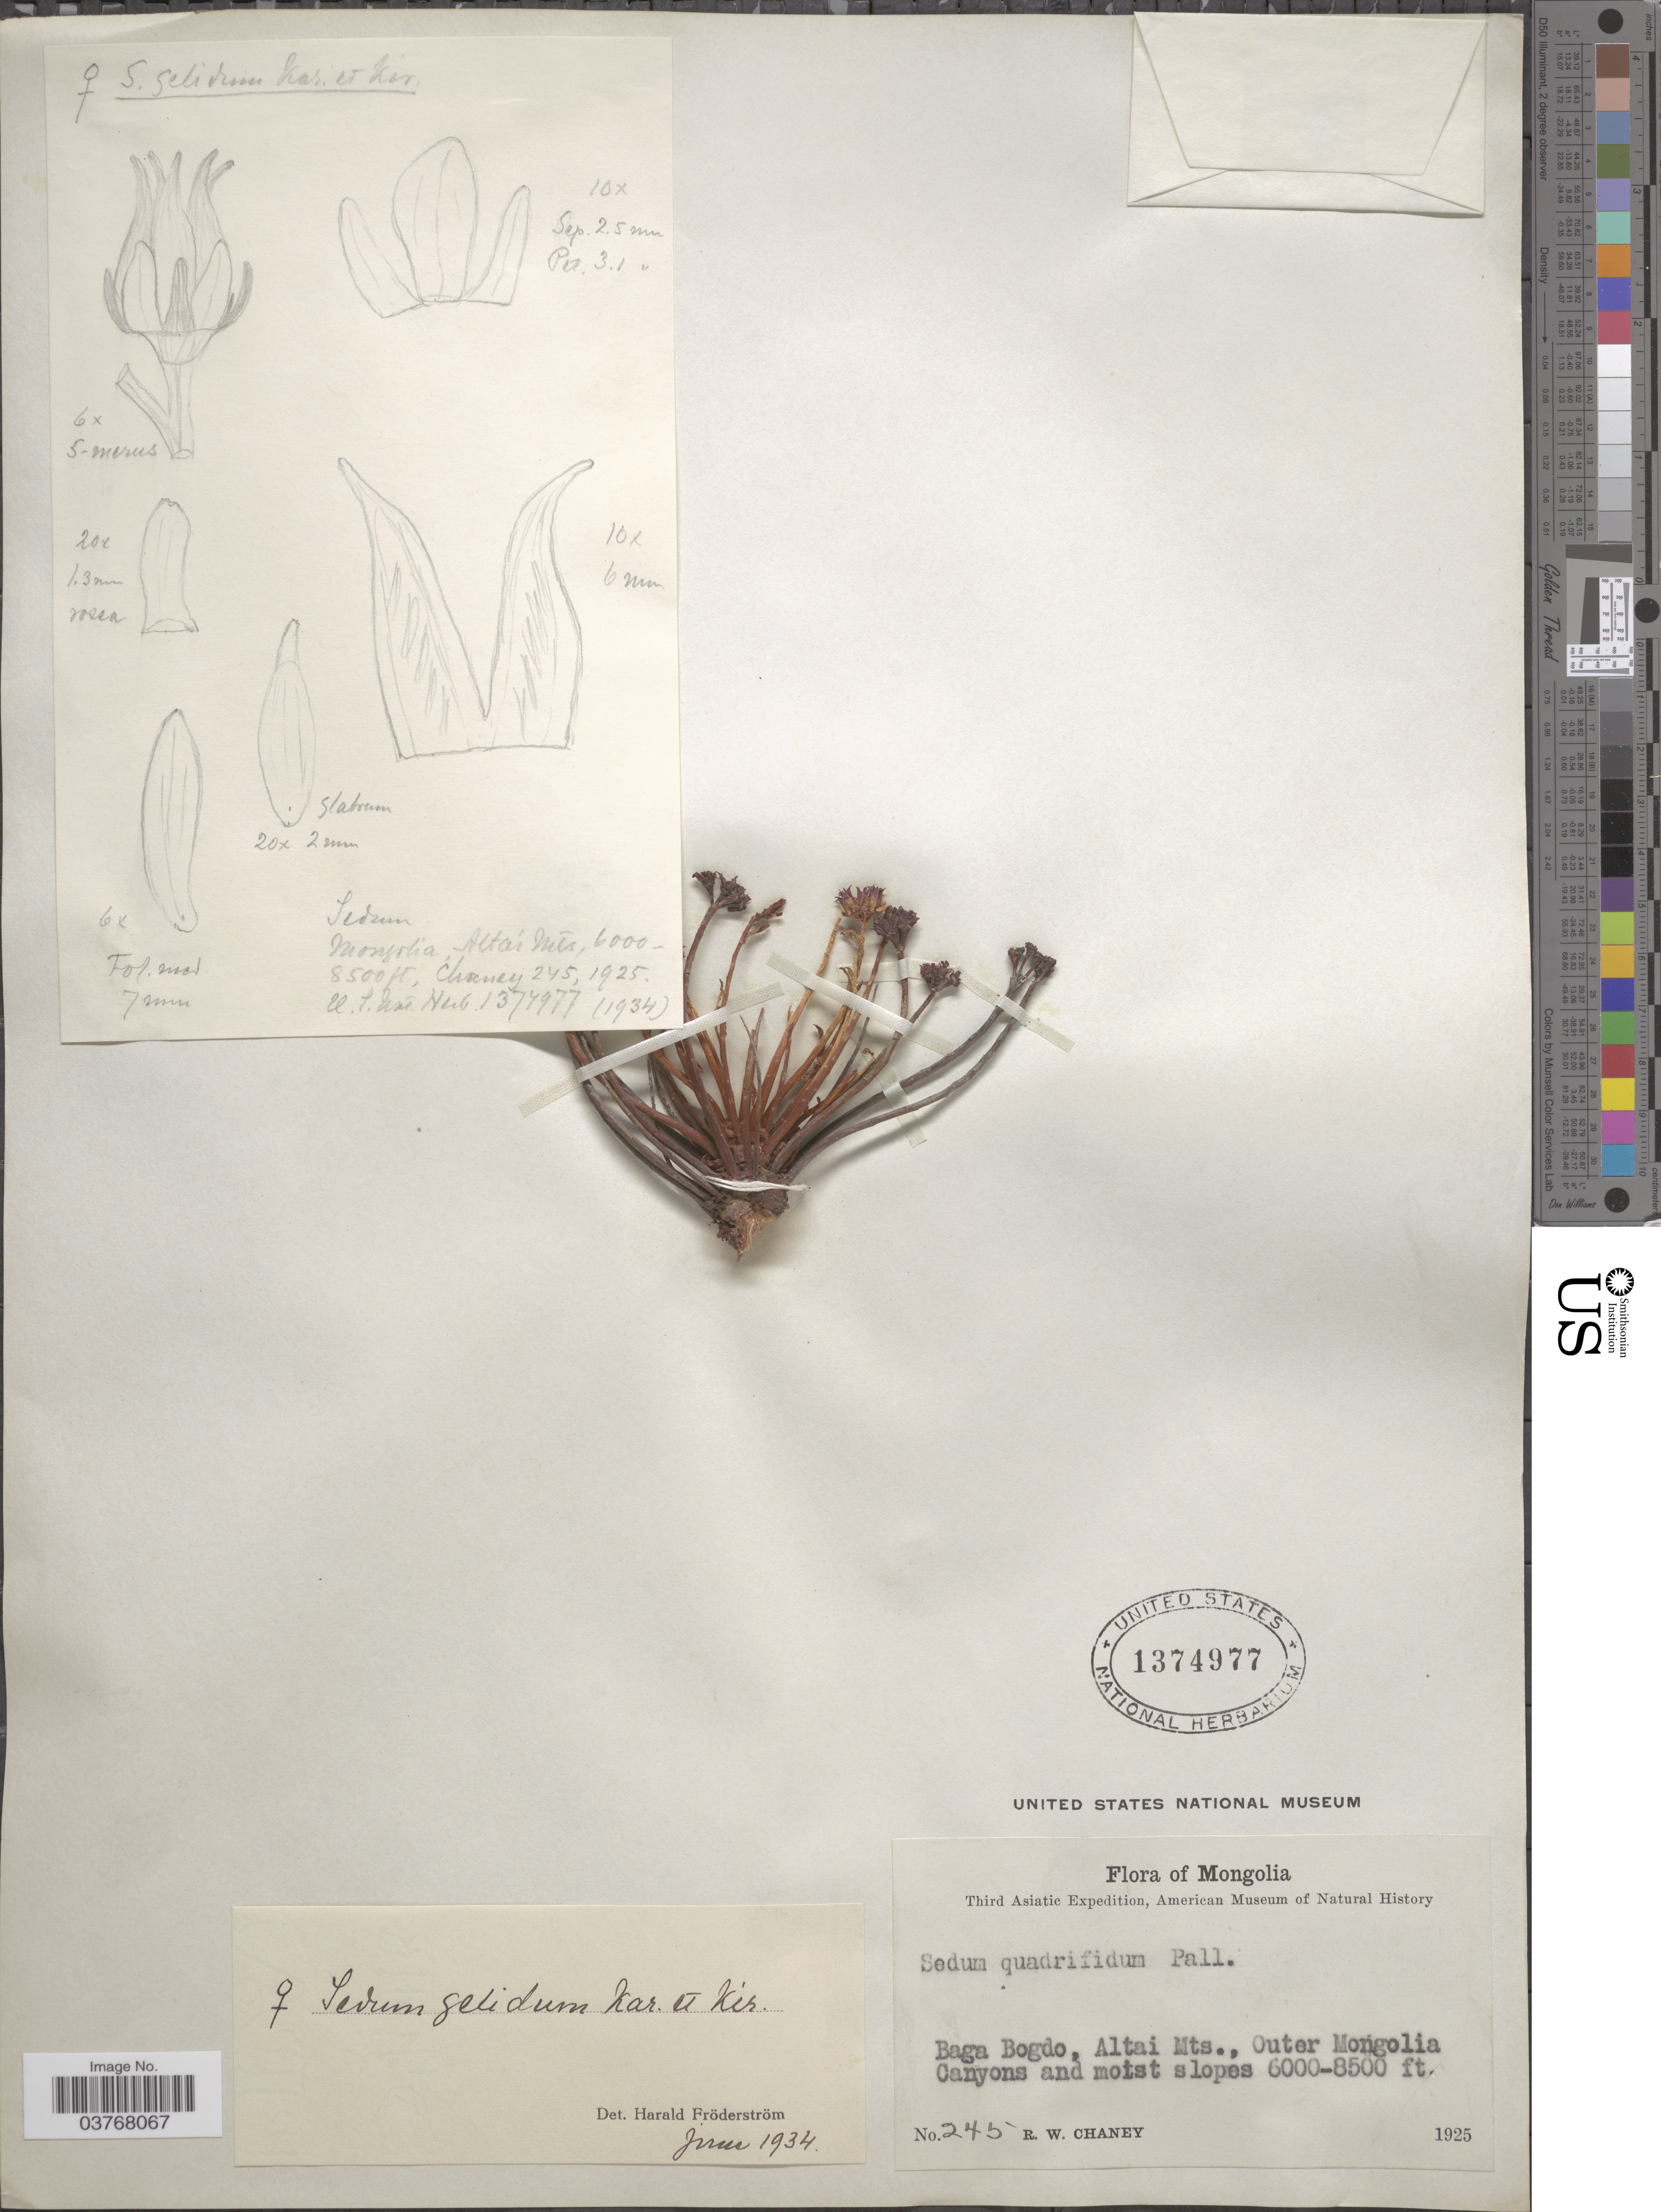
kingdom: Plantae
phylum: Tracheophyta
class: Magnoliopsida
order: Saxifragales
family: Crassulaceae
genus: Sedum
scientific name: Sedum gelidum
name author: Kar. & Kir.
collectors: R. Chaney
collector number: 245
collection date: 1925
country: Mongolia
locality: Baga Bogdo, Altai Mts., Outer Mongolia.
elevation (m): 1829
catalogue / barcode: US 1374977